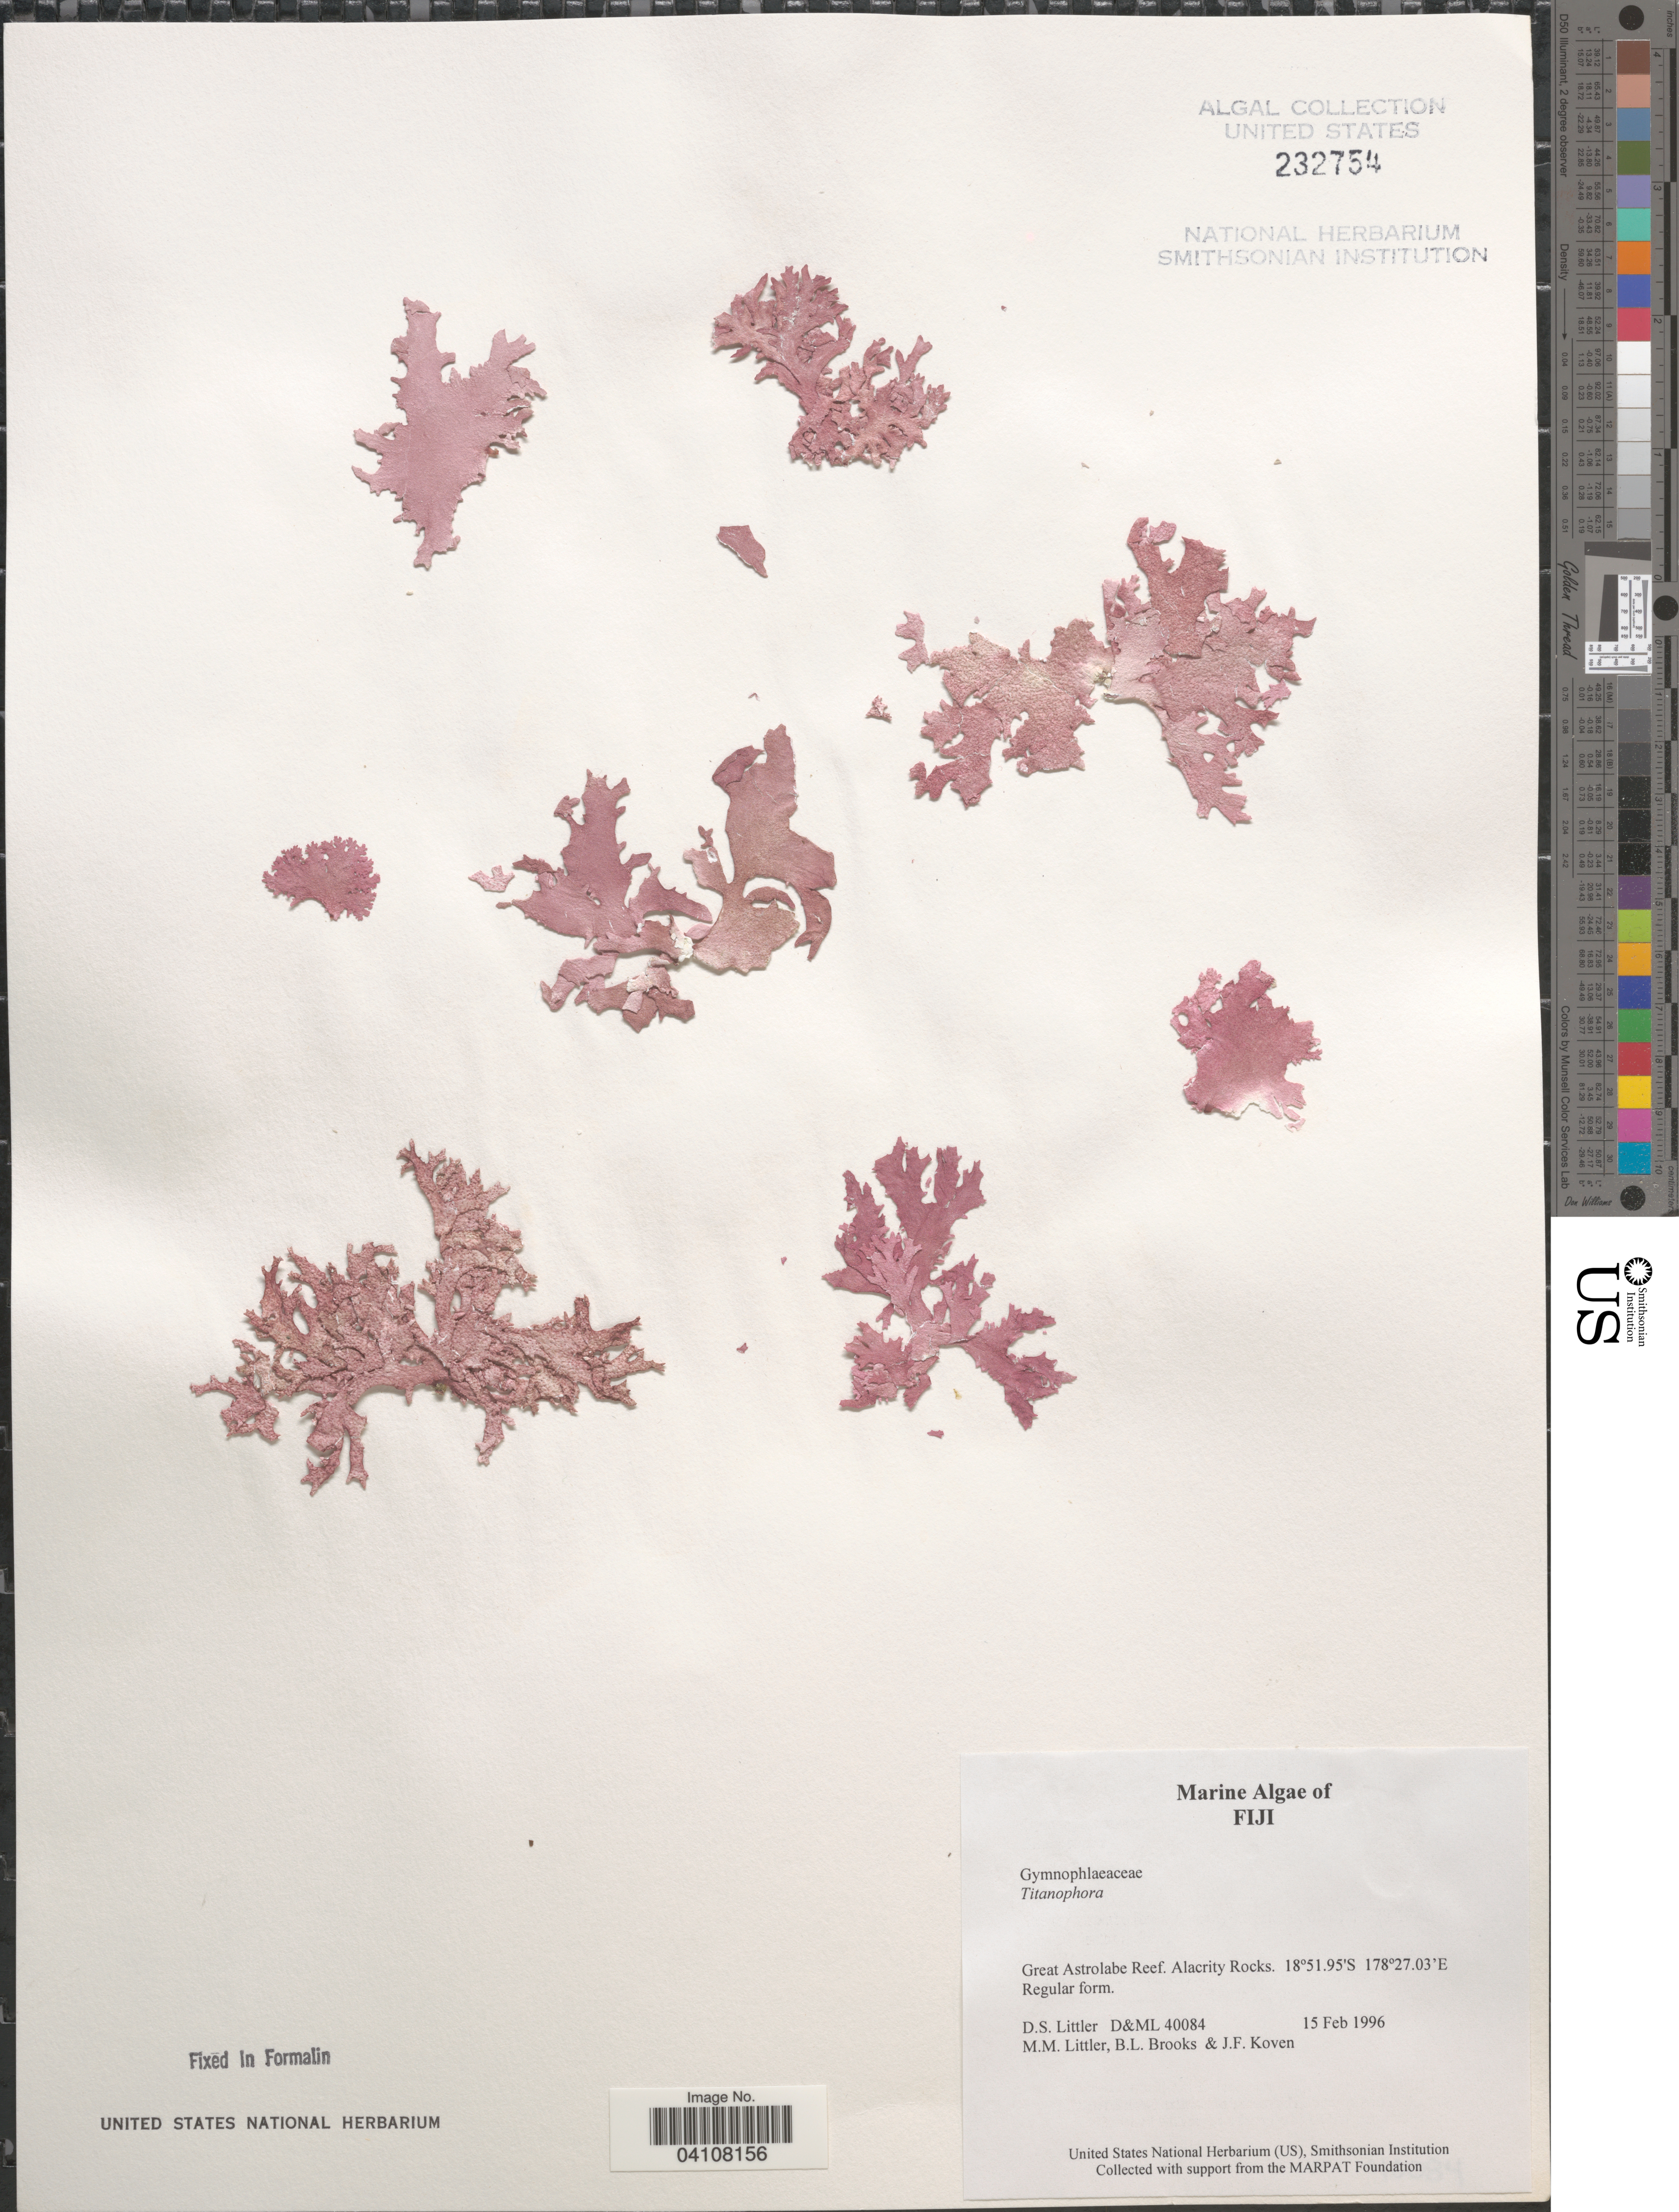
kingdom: Plantae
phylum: Rhodophyta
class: Florideophyceae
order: Nemastomatales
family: Schizymeniaceae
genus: Titanophora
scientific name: Titanophora sp.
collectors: D. S. Littler, B. Brooks & J. Koven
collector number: D&ML40084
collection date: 1996-02-15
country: Fiji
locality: Great Astrolabe Reef. Alacrity Rocks.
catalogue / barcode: US 232754